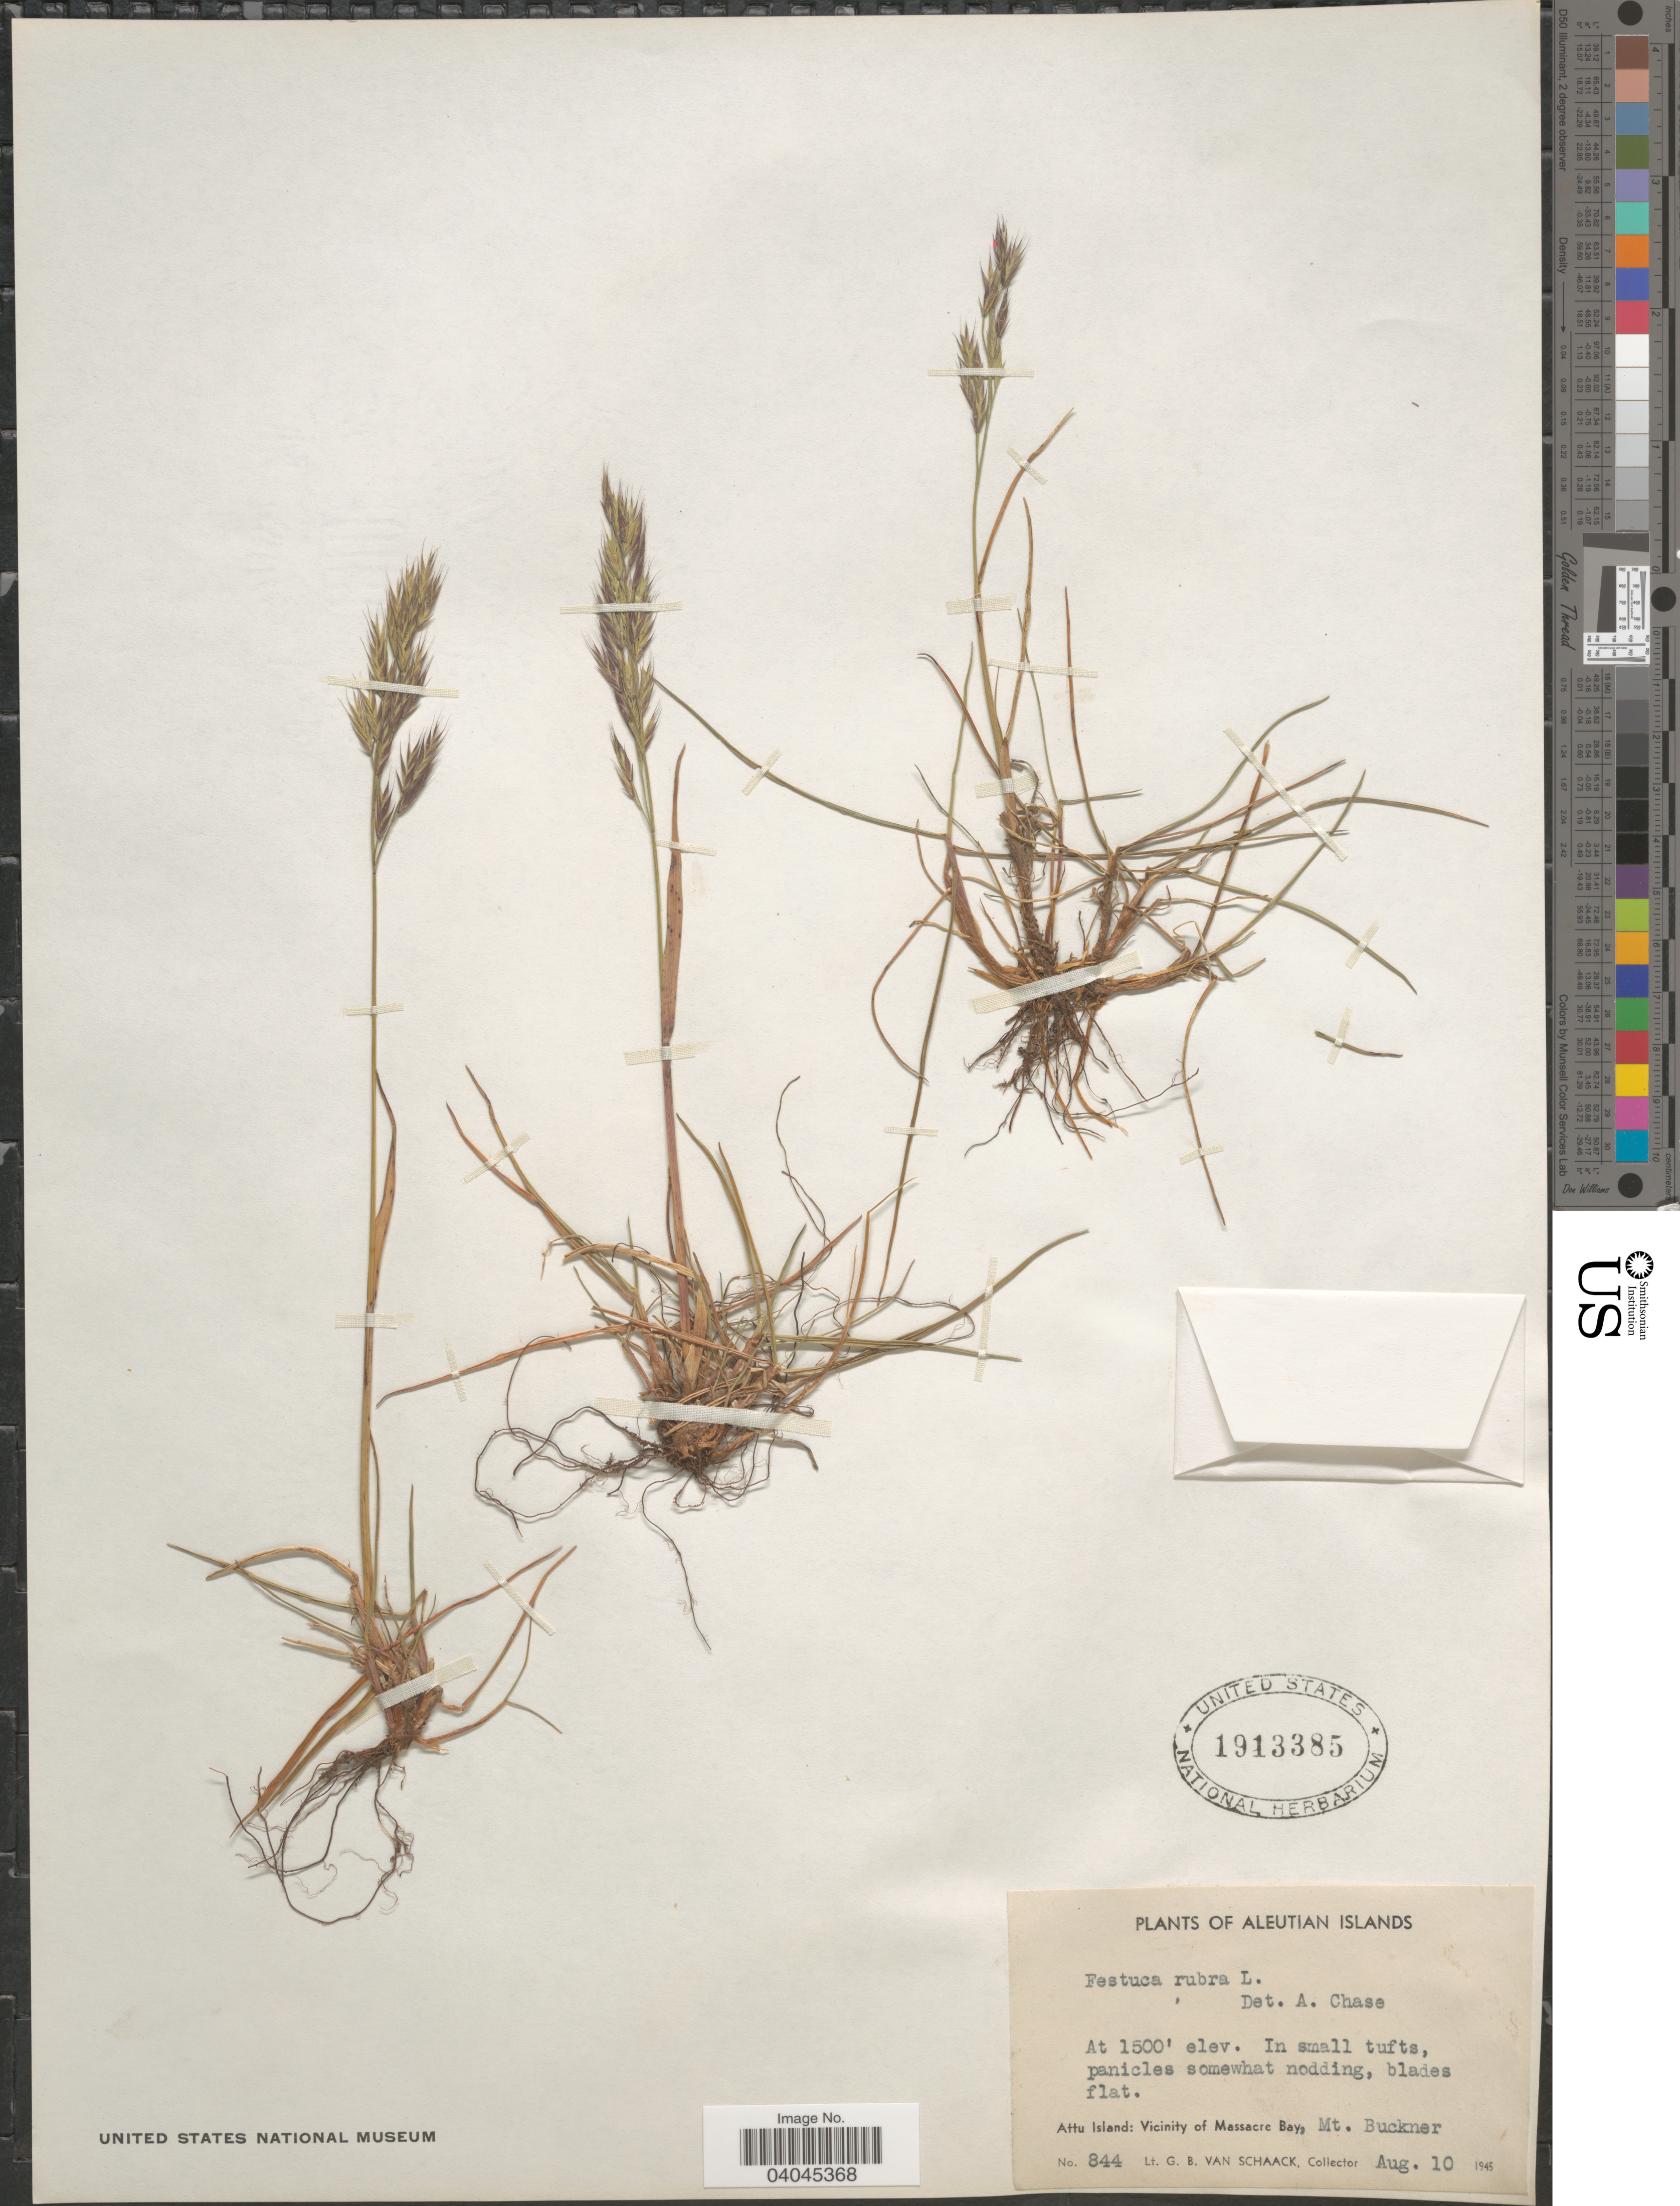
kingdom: Plantae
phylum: Tracheophyta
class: Liliopsida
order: Poales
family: Poaceae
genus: Festuca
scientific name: Festuca rubra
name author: L.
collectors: G. Van Schaack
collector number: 844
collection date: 1945-08-10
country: United States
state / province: Alaska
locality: Aleutian Islands. Attu Island: Vicinity of Massacre Bay, Mt. Buckner.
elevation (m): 457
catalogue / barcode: US 1913385